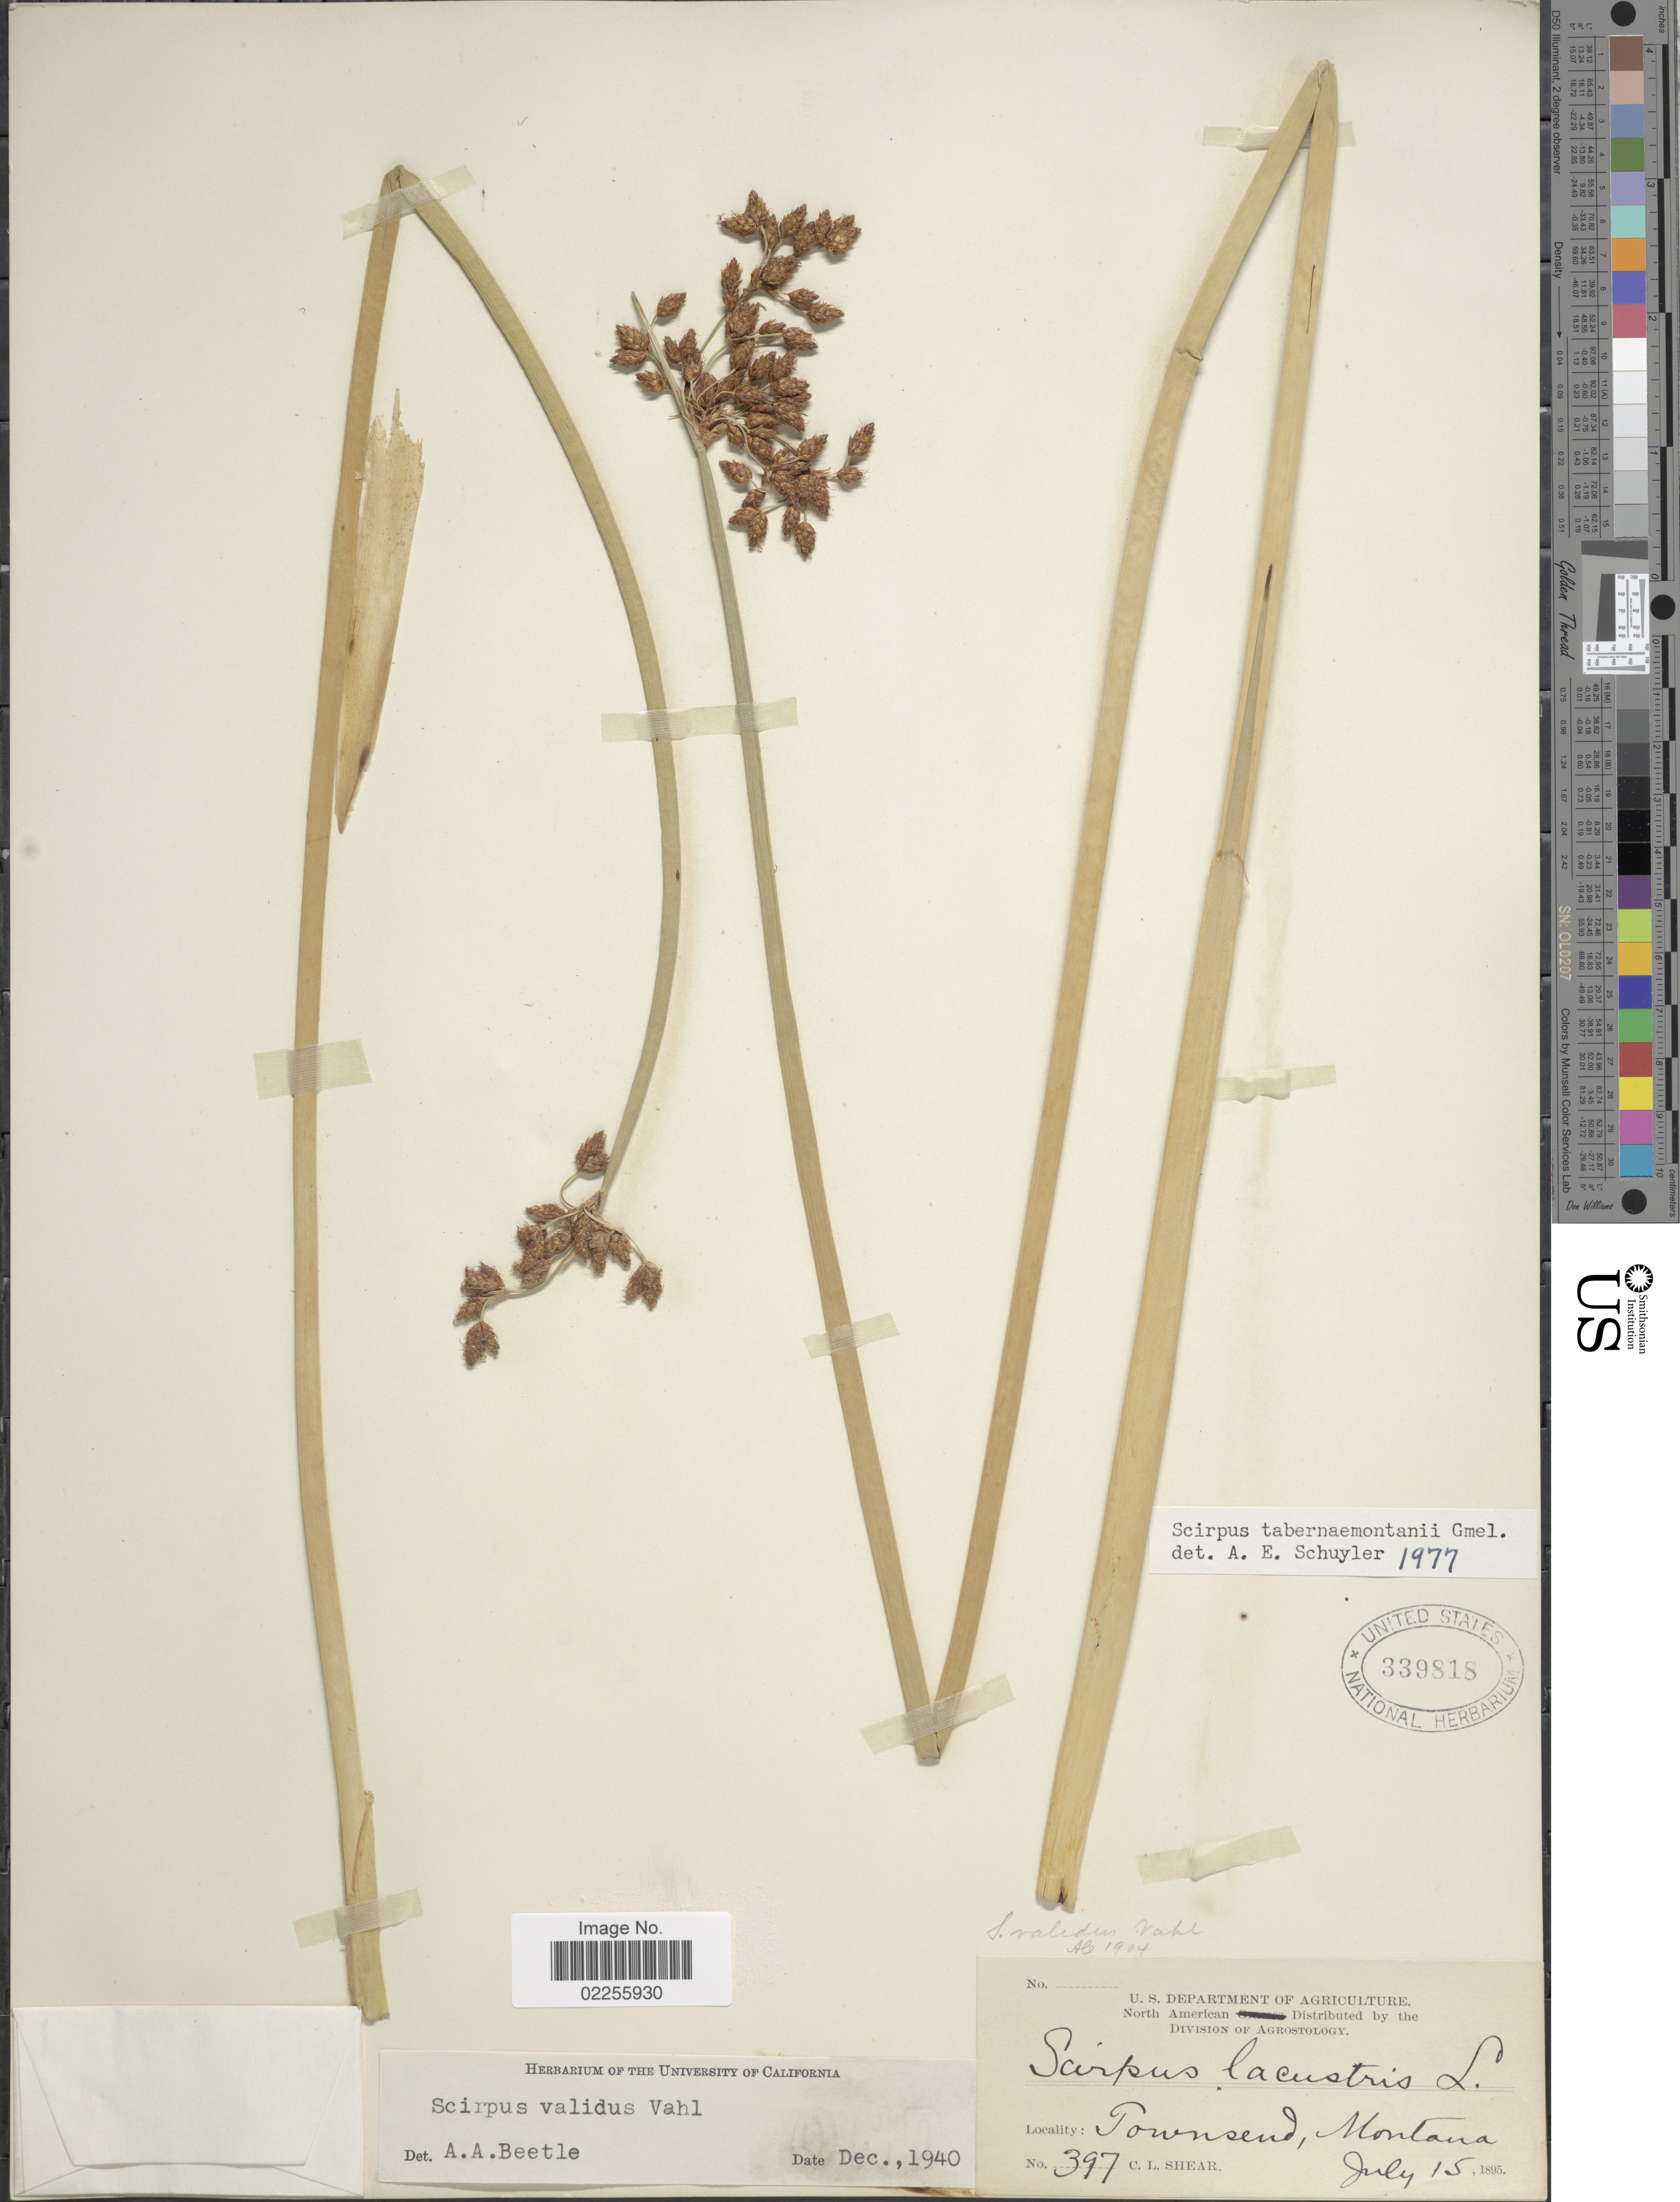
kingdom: Plantae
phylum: Tracheophyta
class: Liliopsida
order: Poales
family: Cyperaceae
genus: Schoenoplectus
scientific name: Schoenoplectus tabernaemontani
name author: (C.C. Gmel.) Palla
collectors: C. L. Shear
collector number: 397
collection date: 1895-07-15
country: United States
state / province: Montana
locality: Townsend.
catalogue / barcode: US 339818